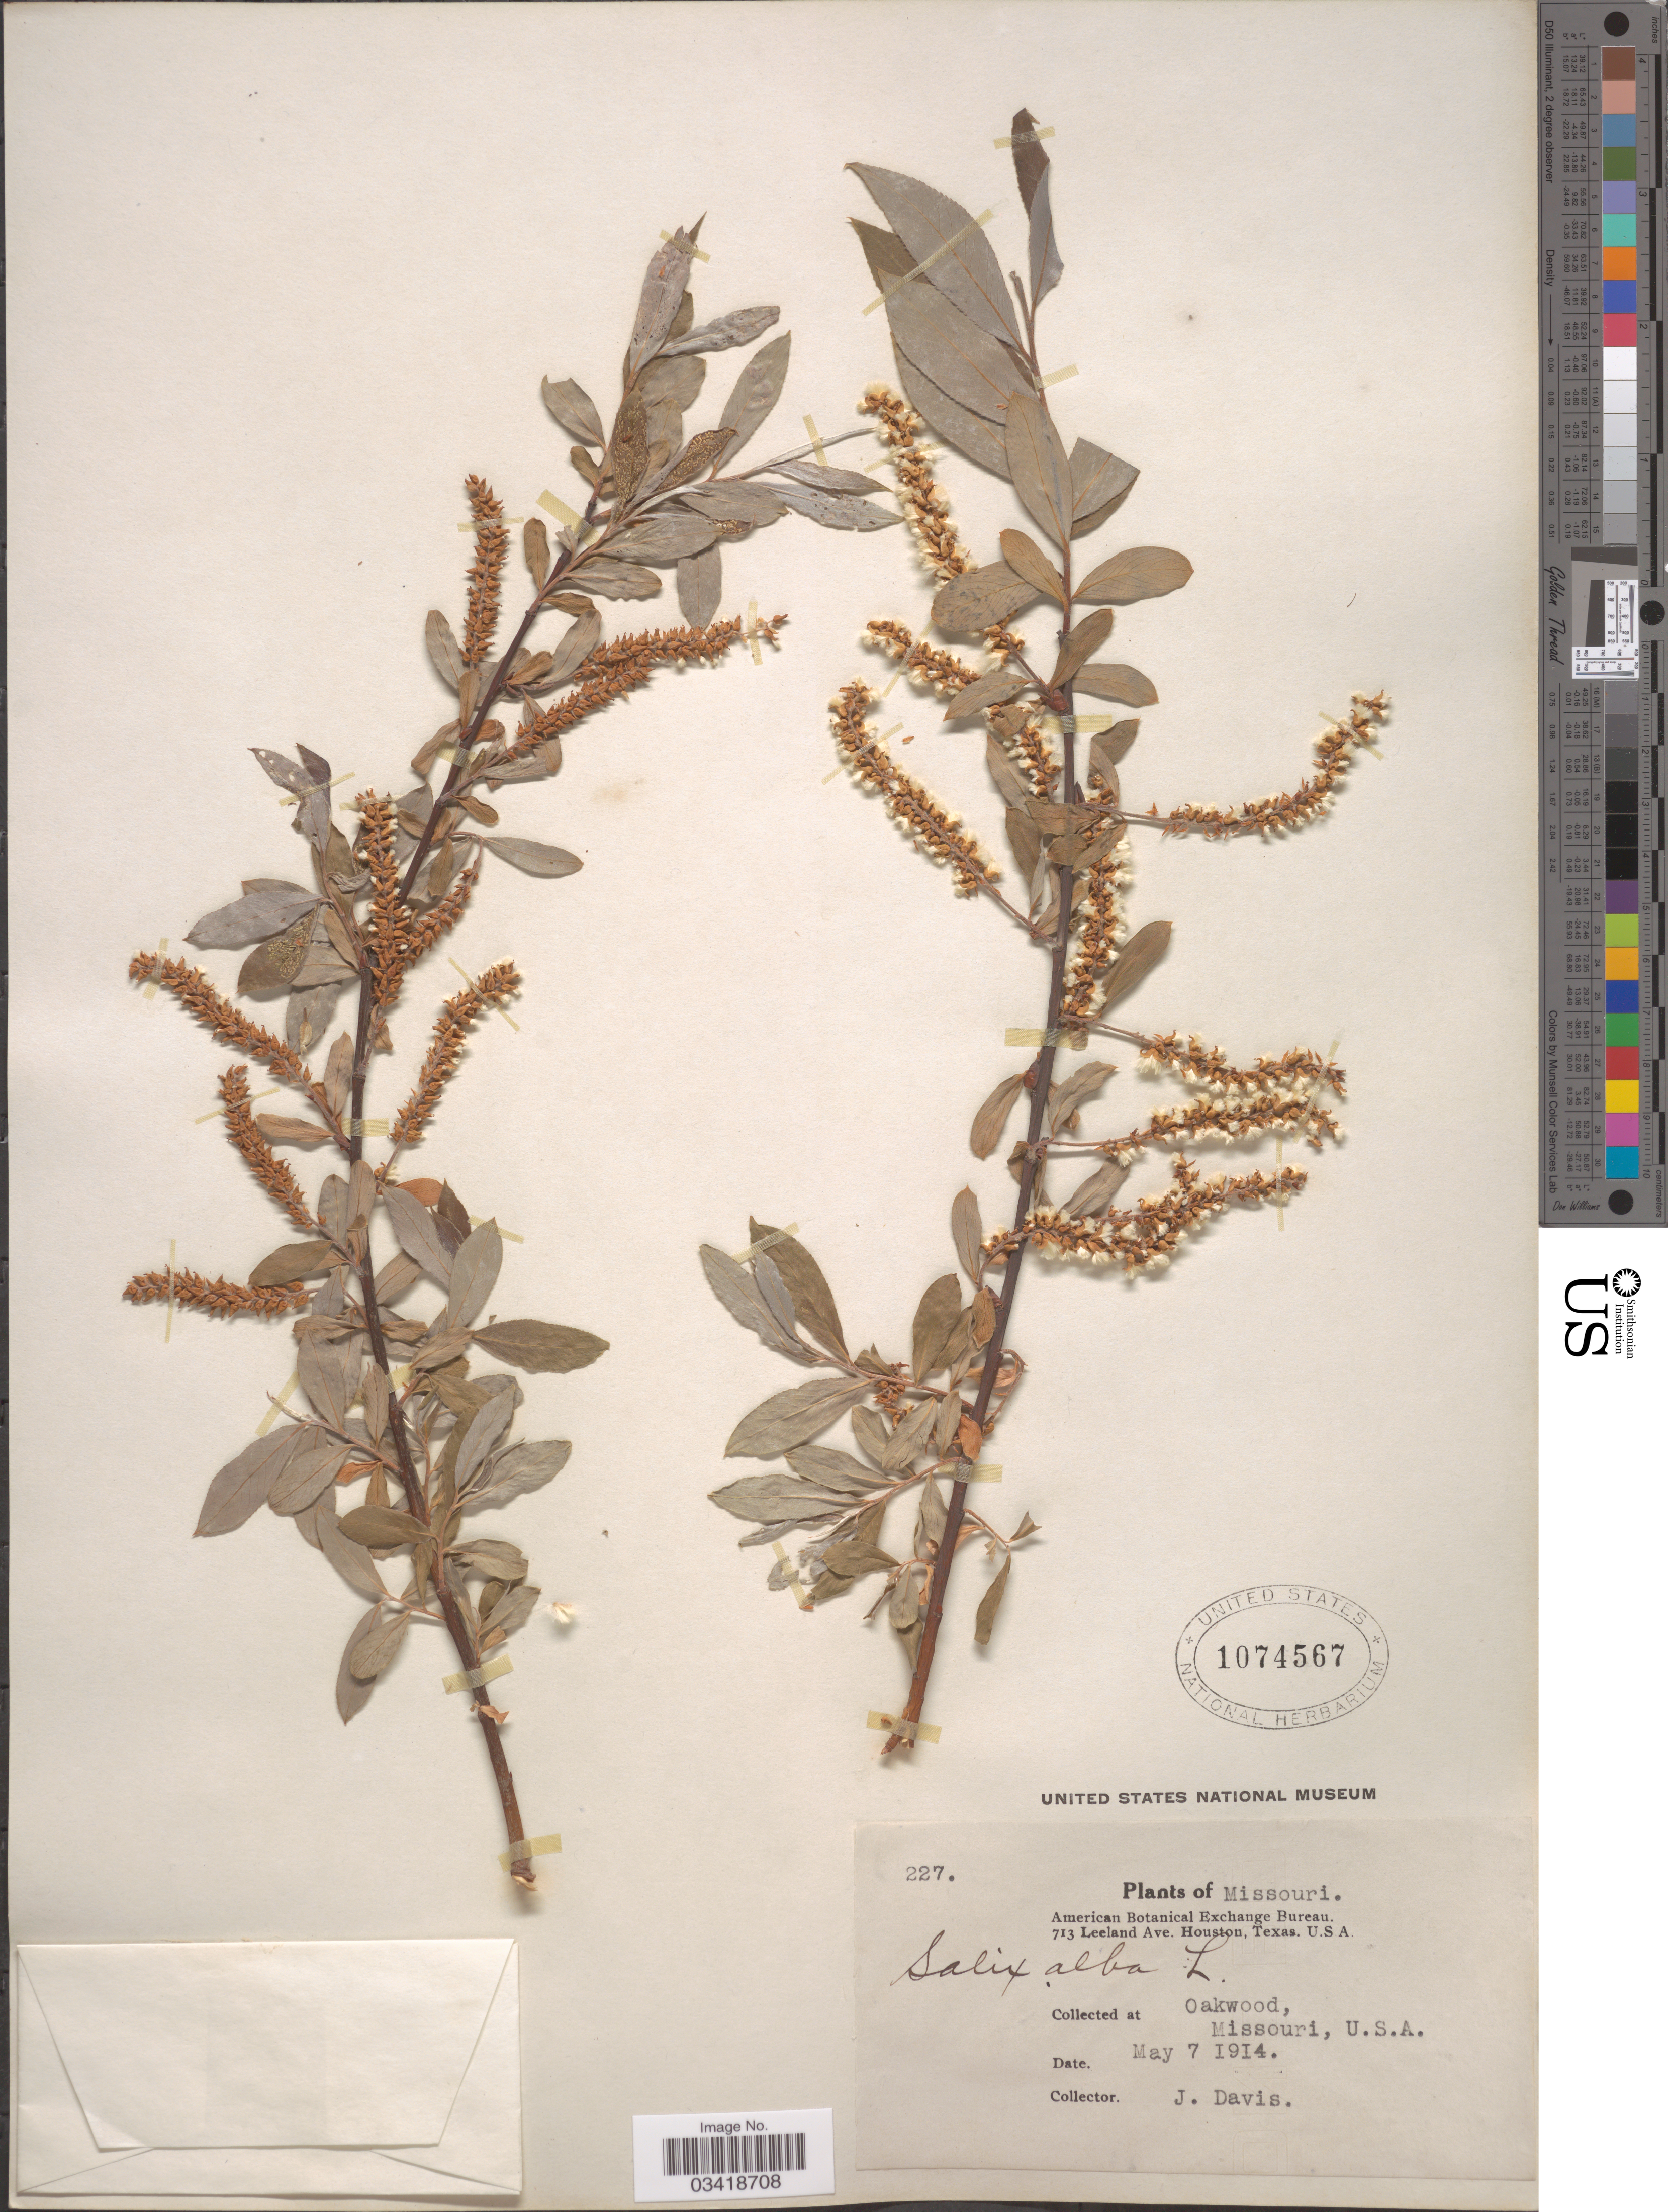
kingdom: Plantae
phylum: Tracheophyta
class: Magnoliopsida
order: Malpighiales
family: Salicaceae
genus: Salix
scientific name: Salix alba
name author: L.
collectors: J. Davis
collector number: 227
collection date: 1914-05-07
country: United States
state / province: Missouri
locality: Oakwood.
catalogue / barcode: US 1074567